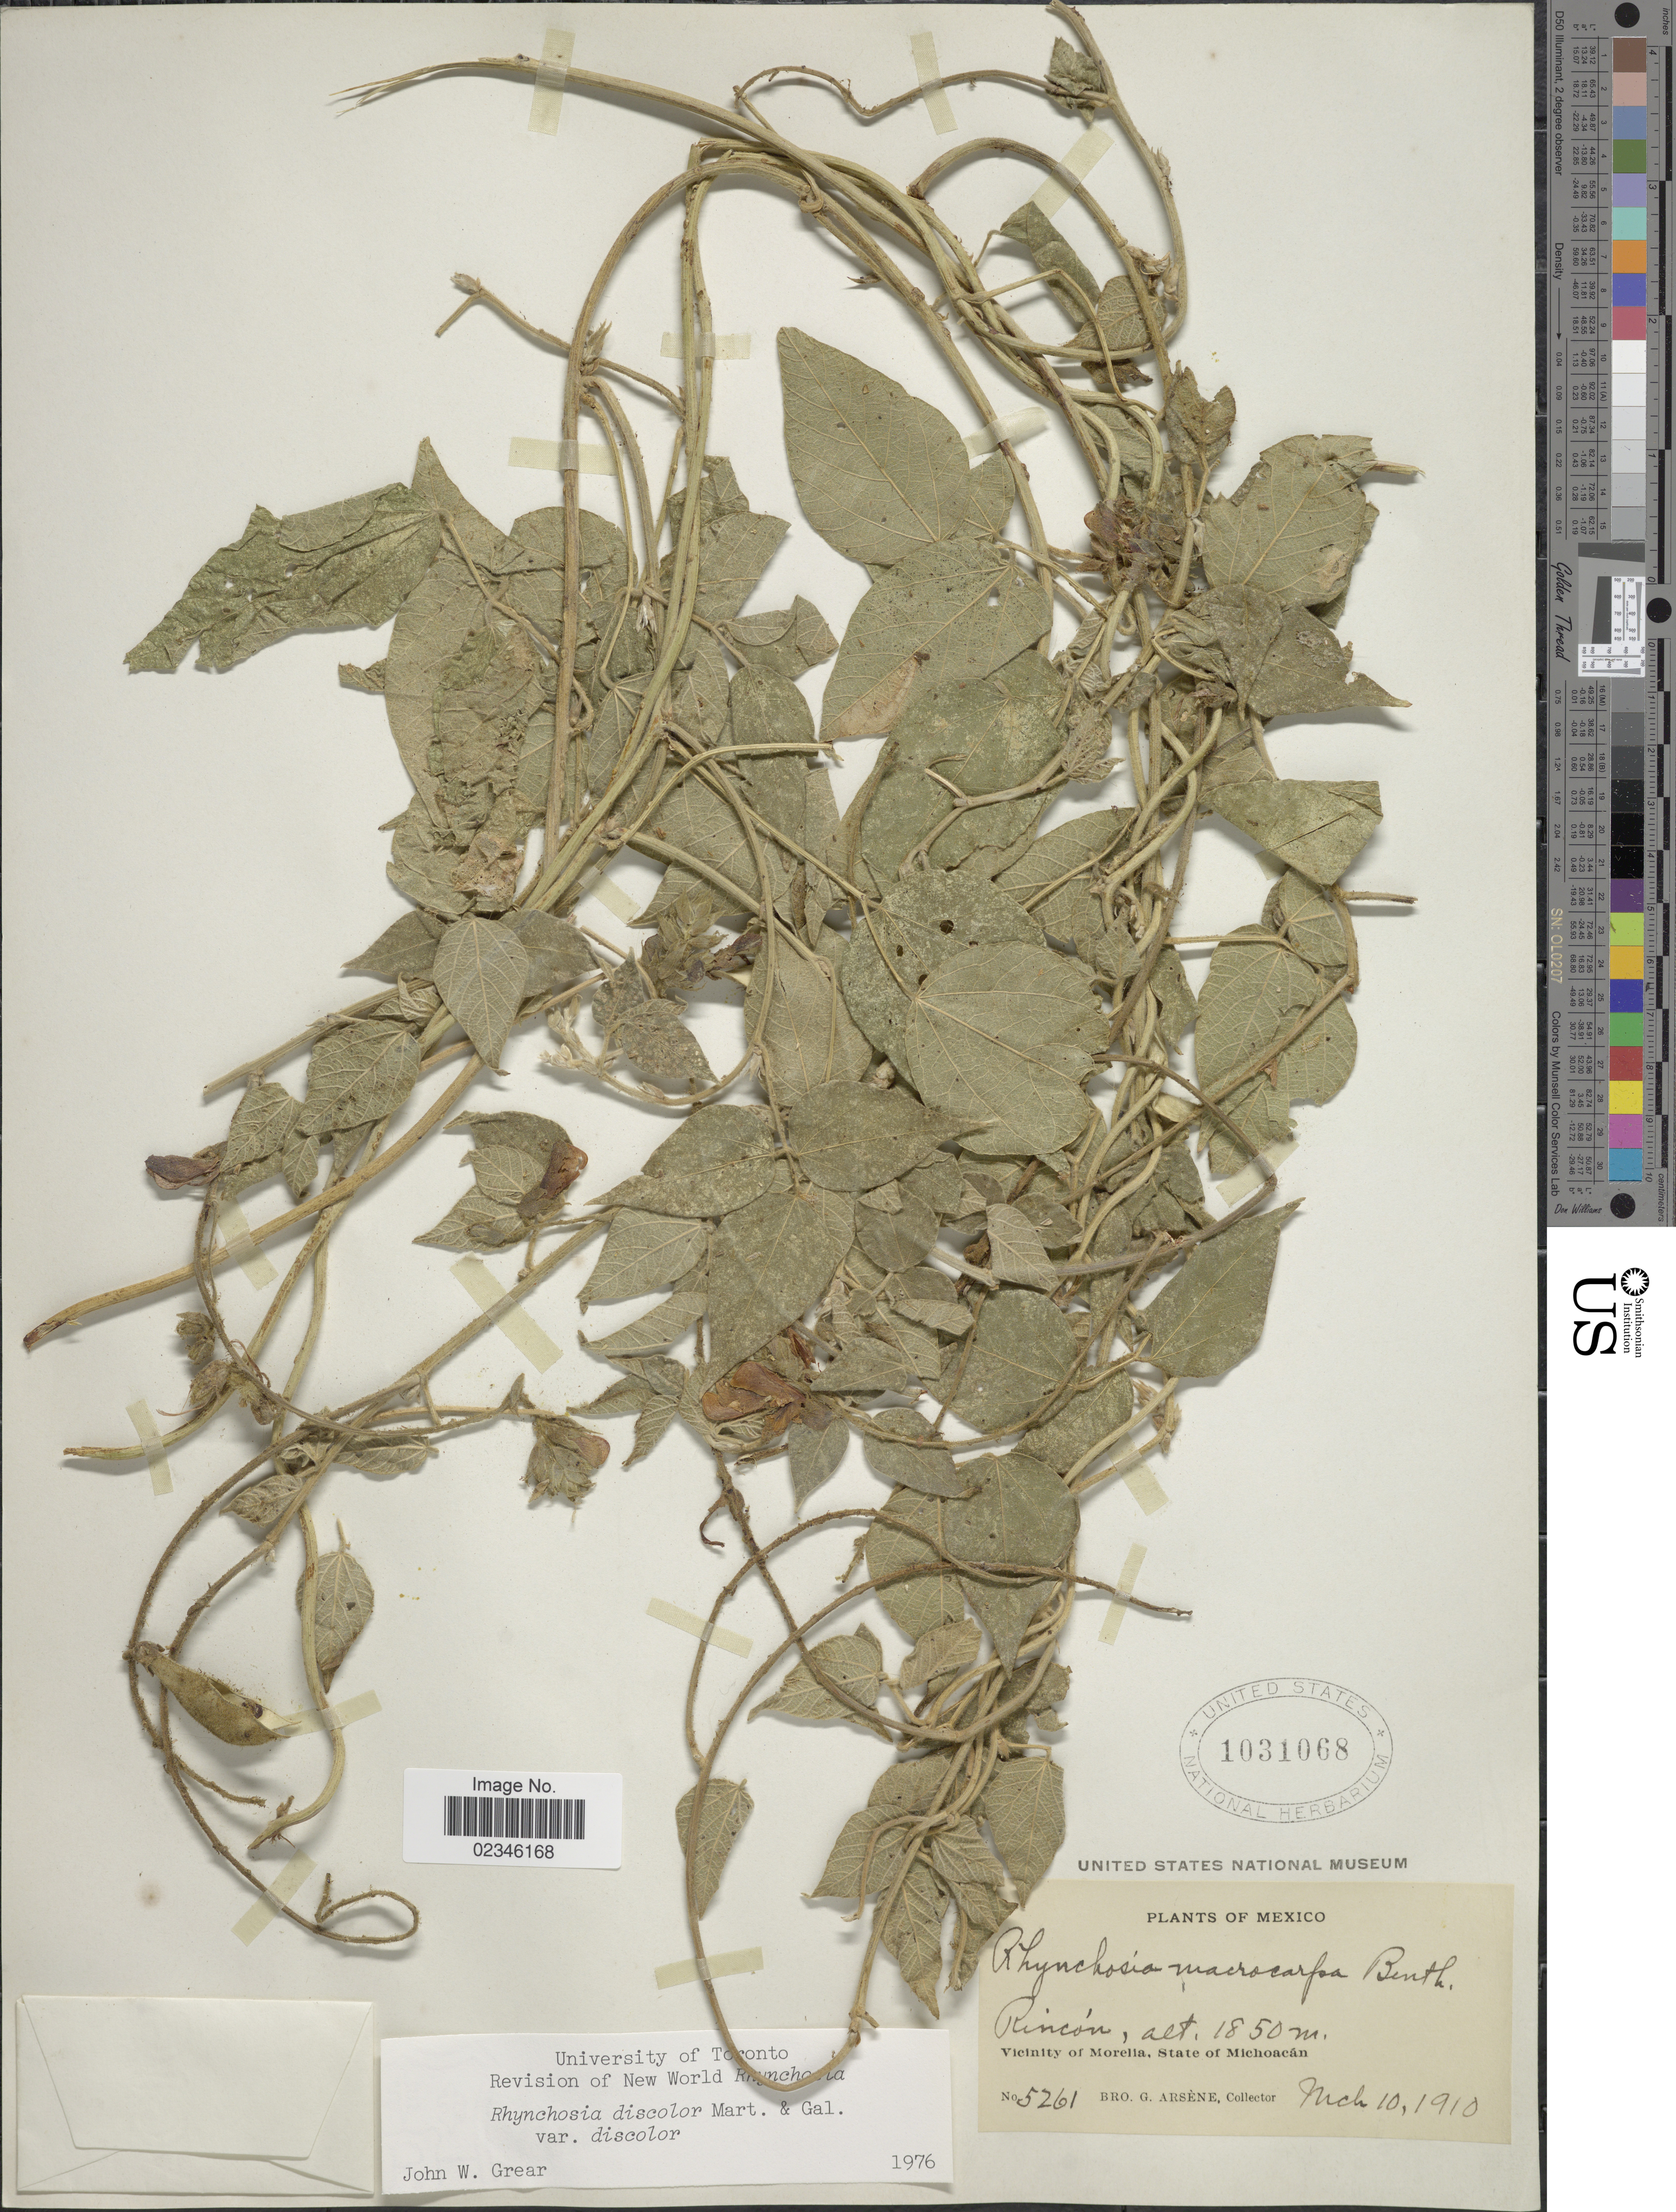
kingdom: Plantae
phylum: Tracheophyta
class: Magnoliopsida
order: Fabales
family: Fabaceae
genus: Rhynchosia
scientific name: Rhynchosia discolor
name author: M. Martens & Galeotti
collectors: Bro. G. Arsène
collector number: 5261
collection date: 1910-03-10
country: Mexico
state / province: Michoacán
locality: Rincon. Vicinity of Morelia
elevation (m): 1850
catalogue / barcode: US 1031068